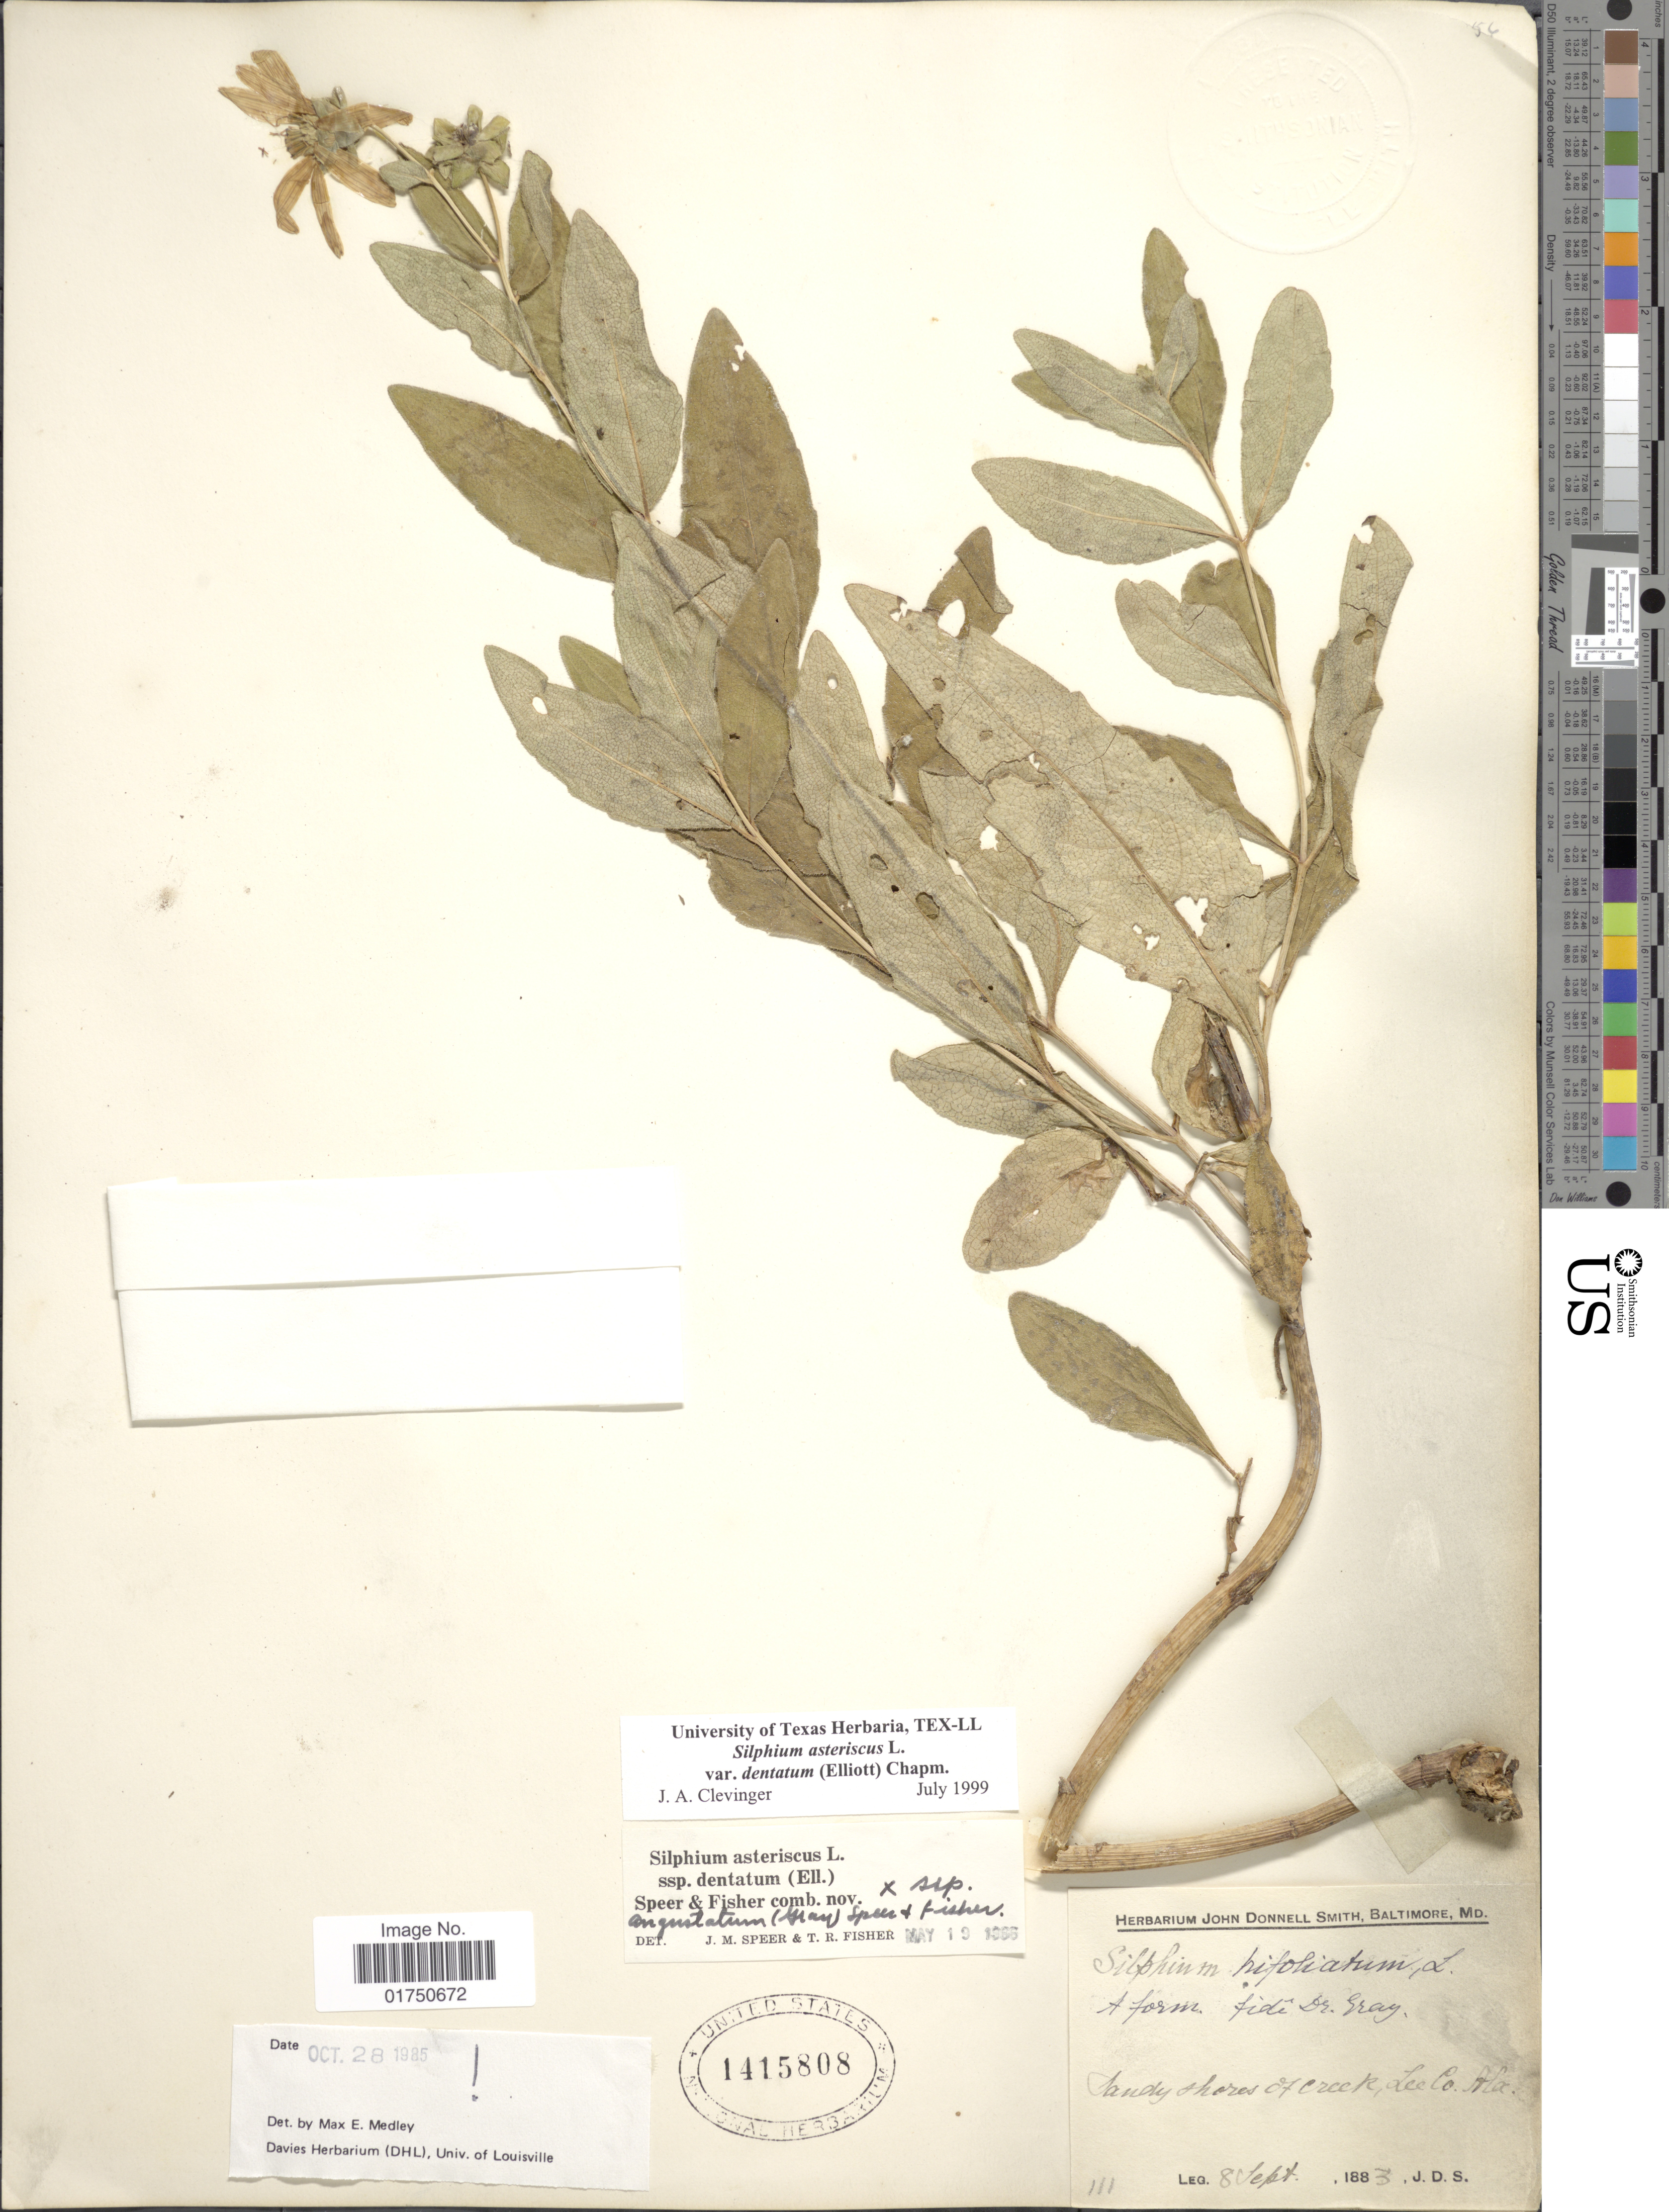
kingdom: Plantae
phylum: Tracheophyta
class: Magnoliopsida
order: Asterales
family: Asteraceae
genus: Silphium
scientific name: Silphium asteriscus var. dentatum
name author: (Elliott) Chapm.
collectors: J. Donnell Smith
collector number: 111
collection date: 1883-09-08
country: United States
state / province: Alabama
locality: Sandy shores of Creek, Lee Co. Ala.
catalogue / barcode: US 1415808